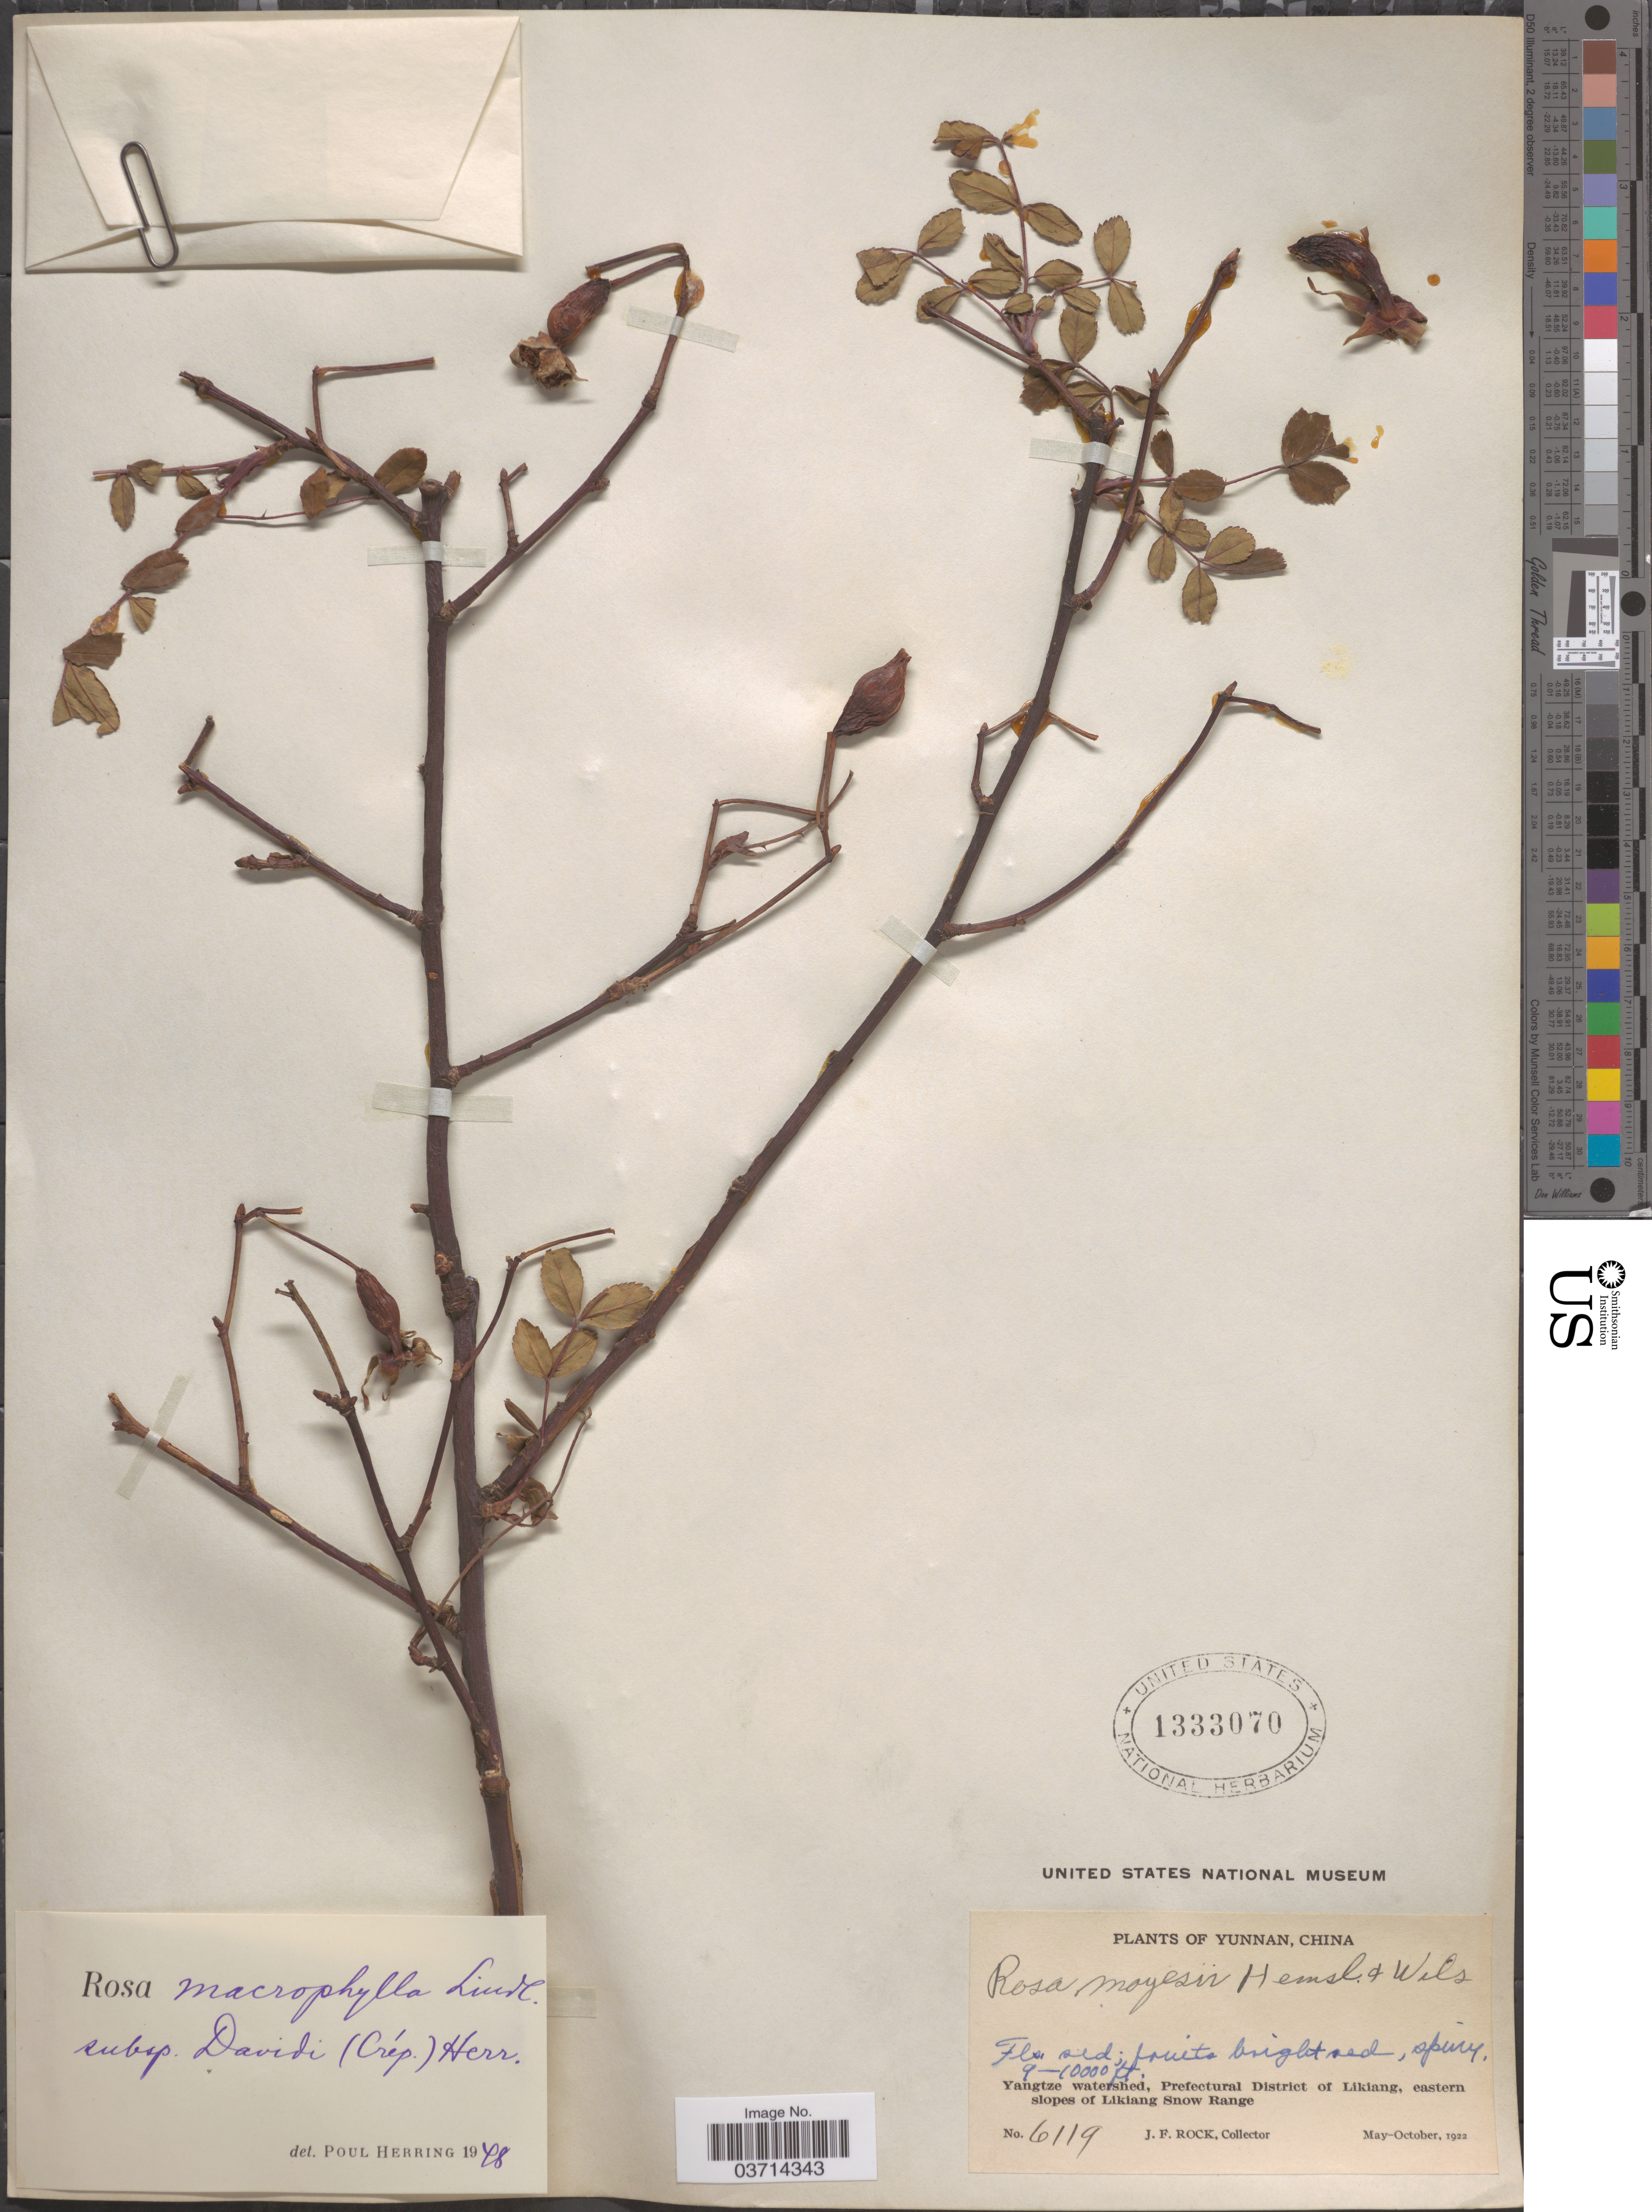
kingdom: Plantae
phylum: Tracheophyta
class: Magnoliopsida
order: Rosales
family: Rosaceae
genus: Rosa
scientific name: Rosa davidi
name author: Crép.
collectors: J. Rock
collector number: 6119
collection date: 1922-05/1922-10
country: China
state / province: Yunnan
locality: Yangtze watershed, Prefectural District of Likiang, eastern slopes of Likiang Snow Range.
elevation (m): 2743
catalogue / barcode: US 1333070